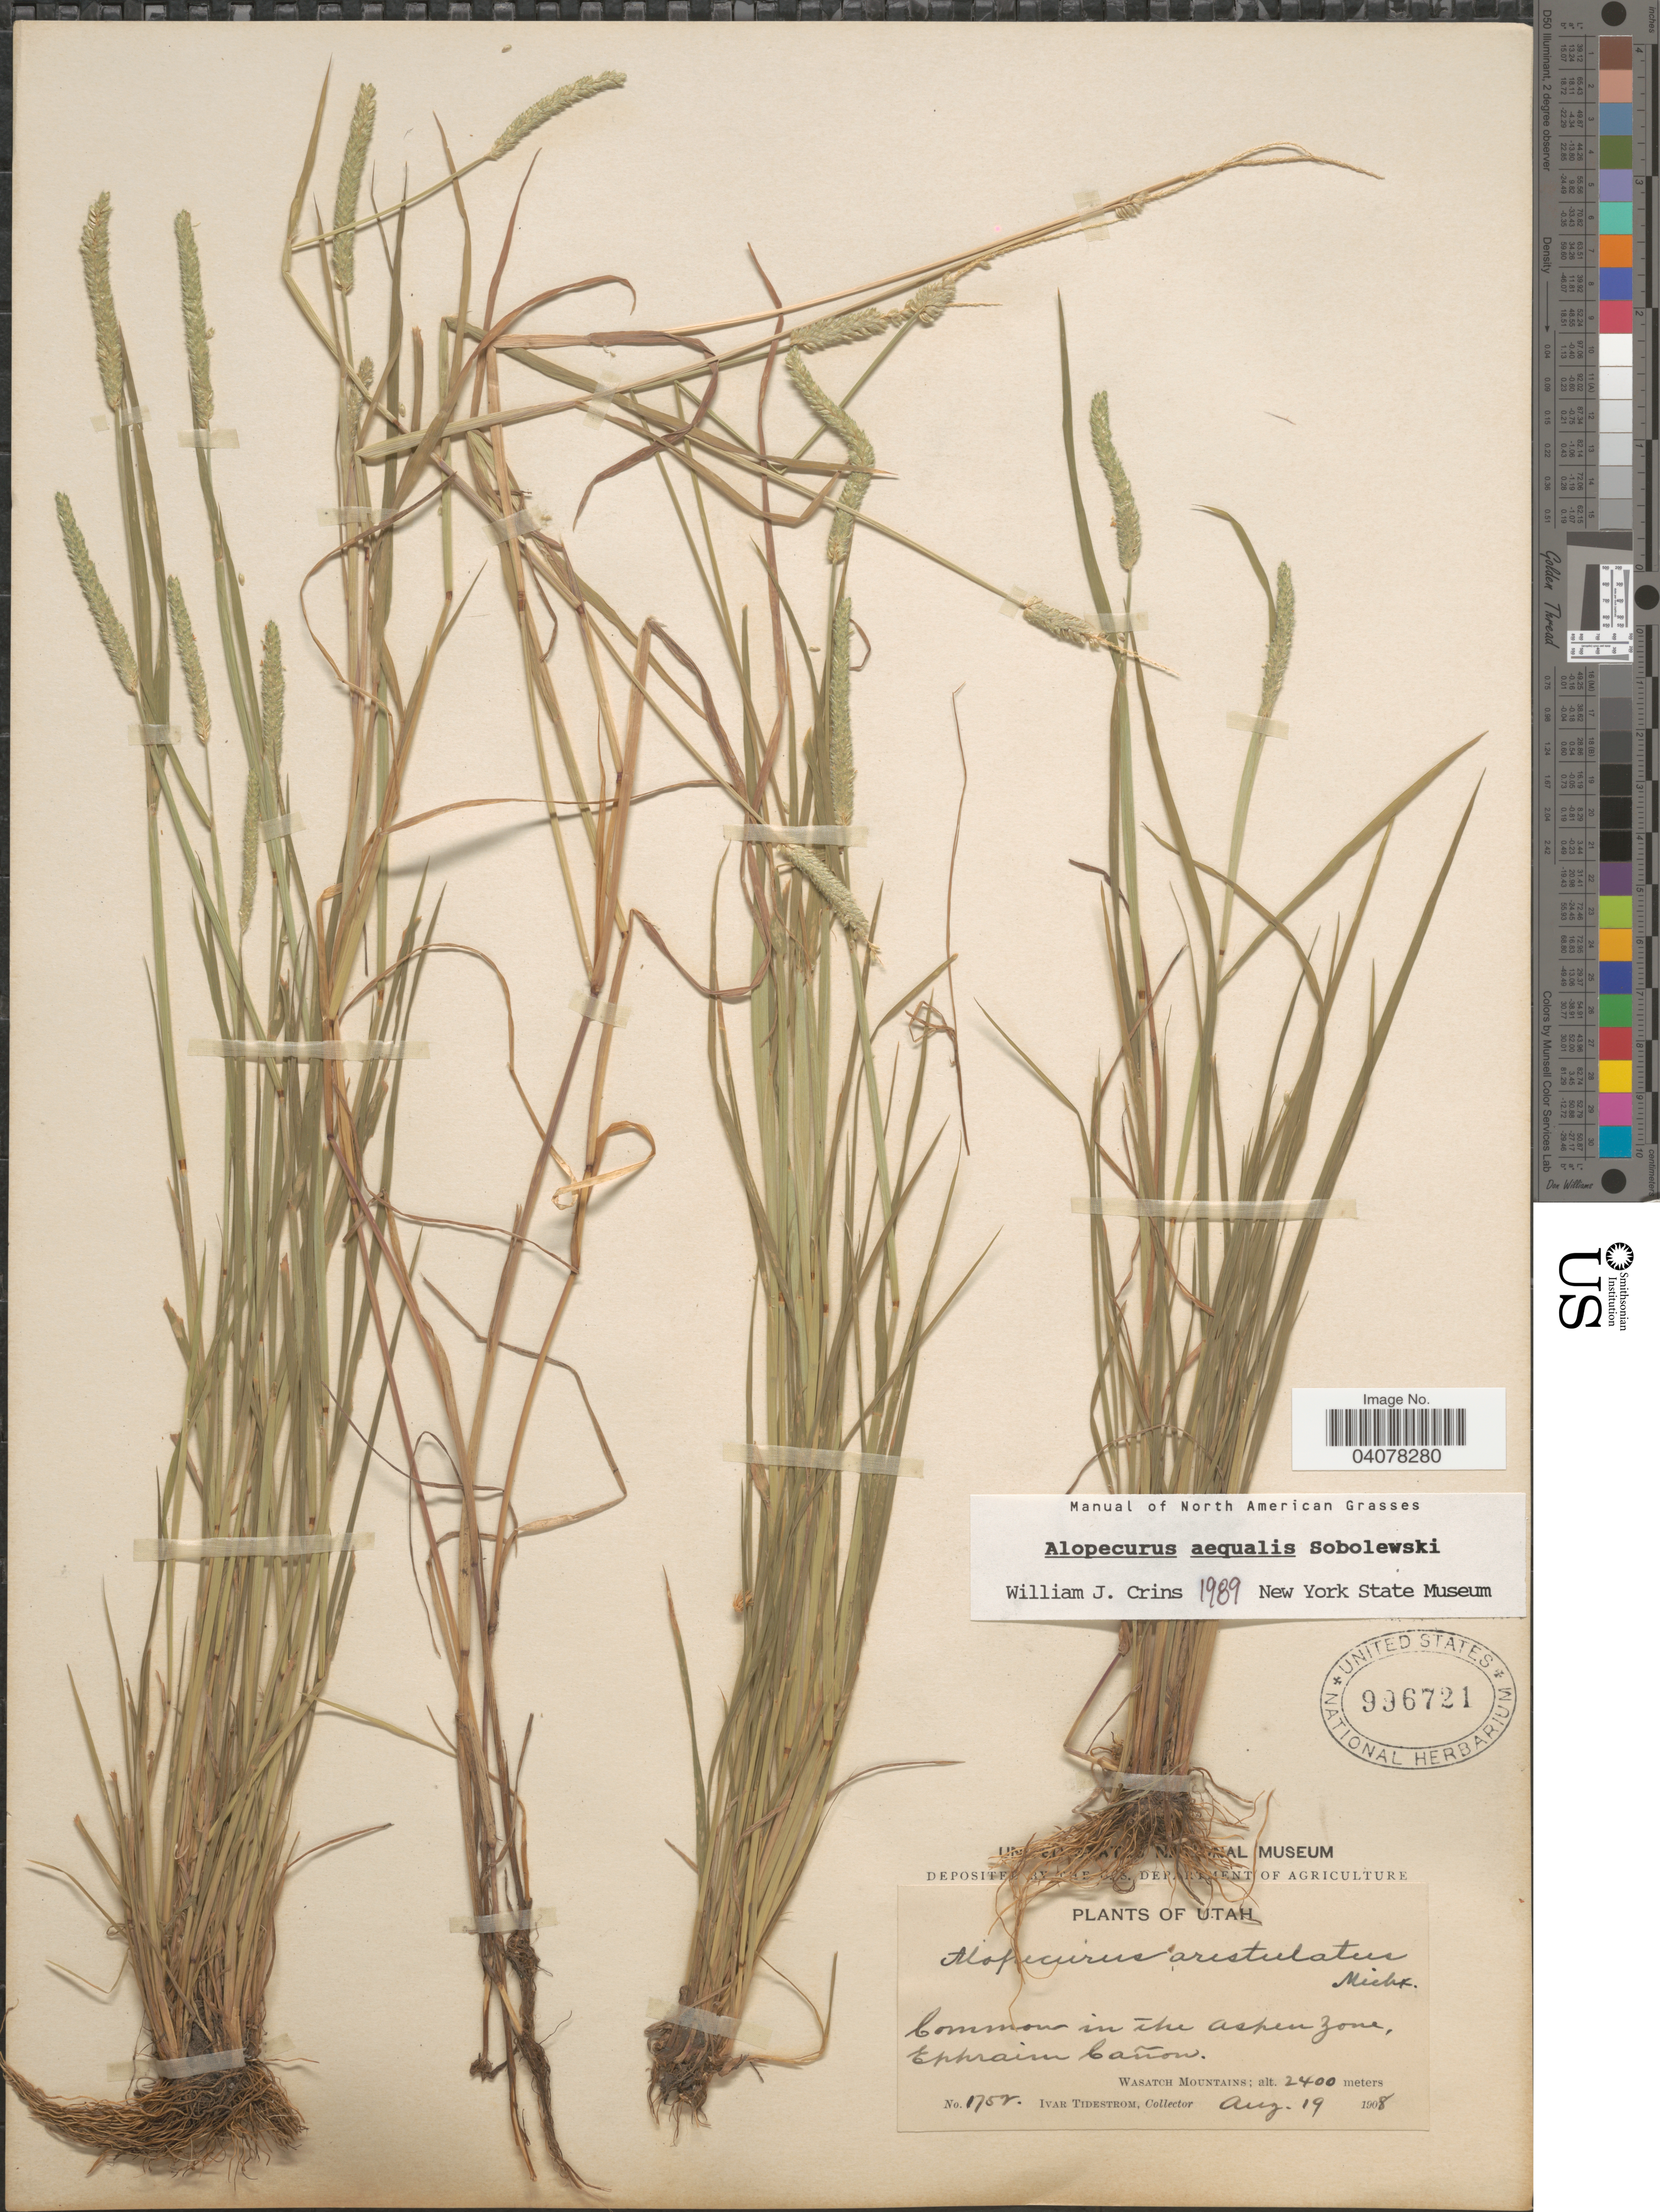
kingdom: Plantae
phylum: Tracheophyta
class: Liliopsida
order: Poales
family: Poaceae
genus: Alopecurus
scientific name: Alopecurus aequalis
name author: Sobol.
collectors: I. F. Tidestrom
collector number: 1752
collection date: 1908-08-19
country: United States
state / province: Utah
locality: In the Aspen Zone, Ephraim Cañon. Wasatch Mountains.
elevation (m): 2400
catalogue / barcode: US 996721